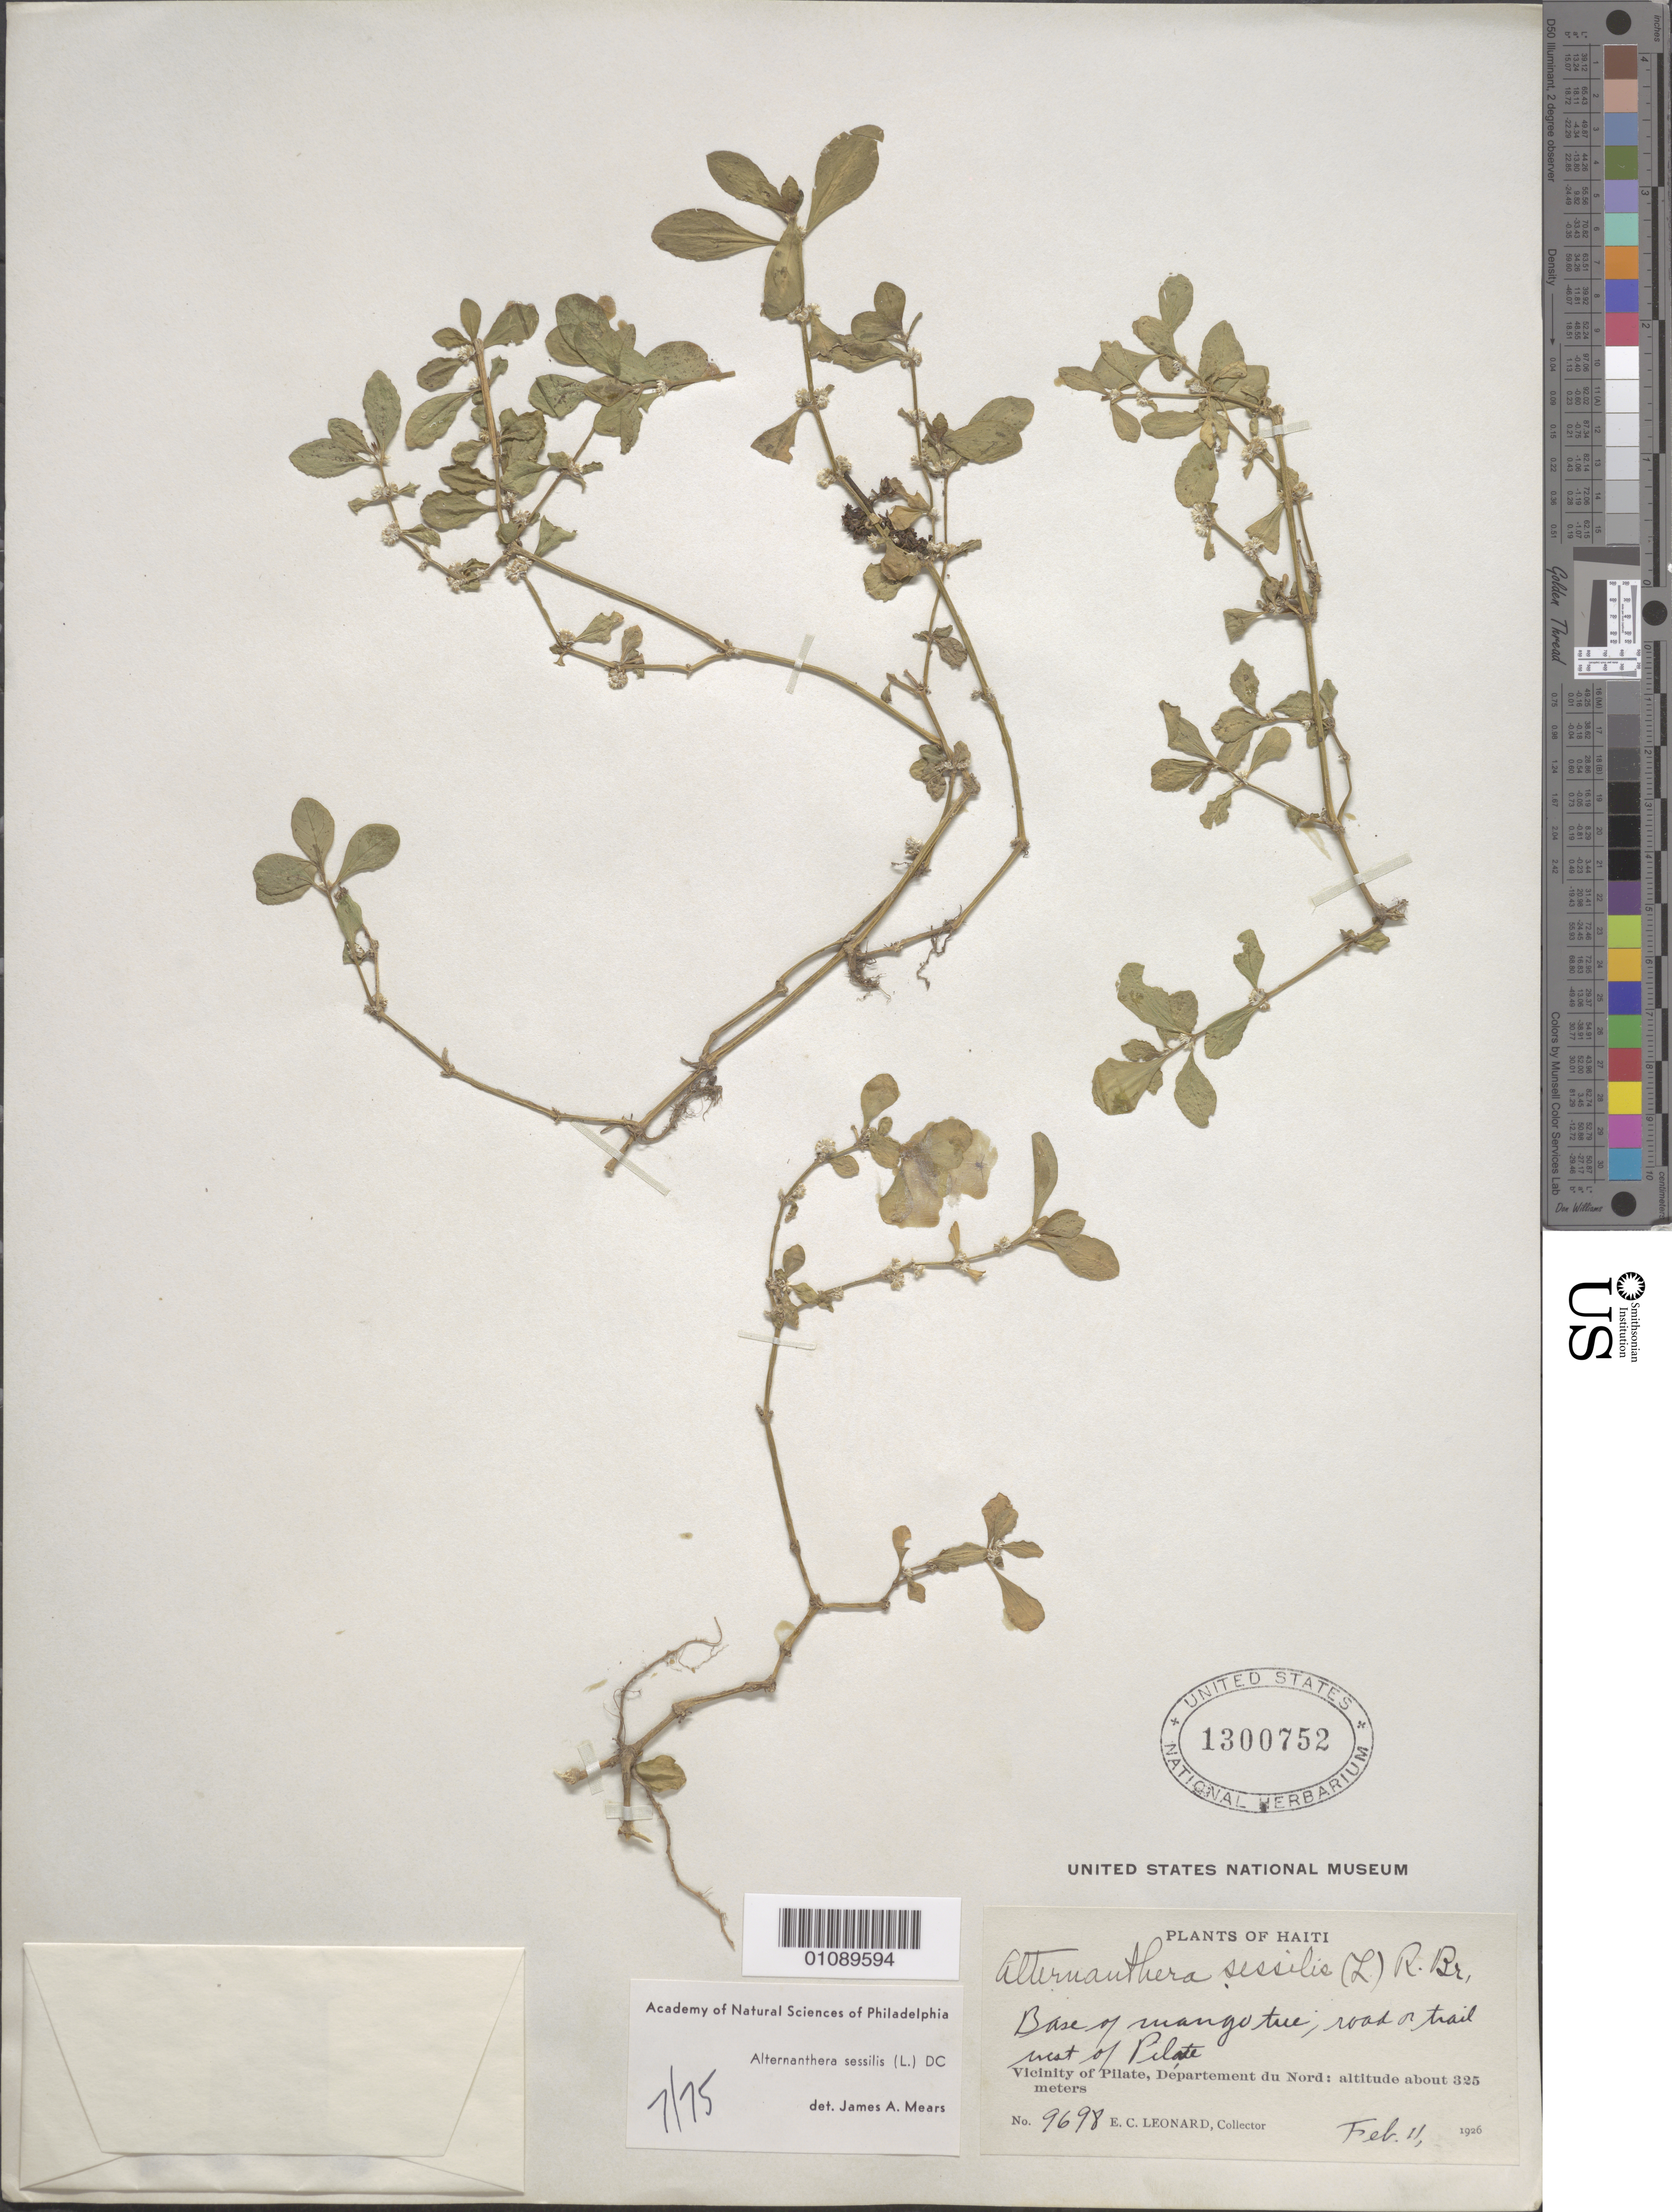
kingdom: Plantae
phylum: Tracheophyta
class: Magnoliopsida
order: Caryophyllales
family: Amaranthaceae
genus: Alternanthera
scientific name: Alternanthera sessilis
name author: (L.) DC.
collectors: E. C. Leonard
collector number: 9698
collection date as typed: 11 Feb 1926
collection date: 1926-02-11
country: Haiti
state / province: Nord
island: Hispaniola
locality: Vicinity of Pilate, road on trail W of Pilate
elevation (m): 325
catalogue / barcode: US 1300752